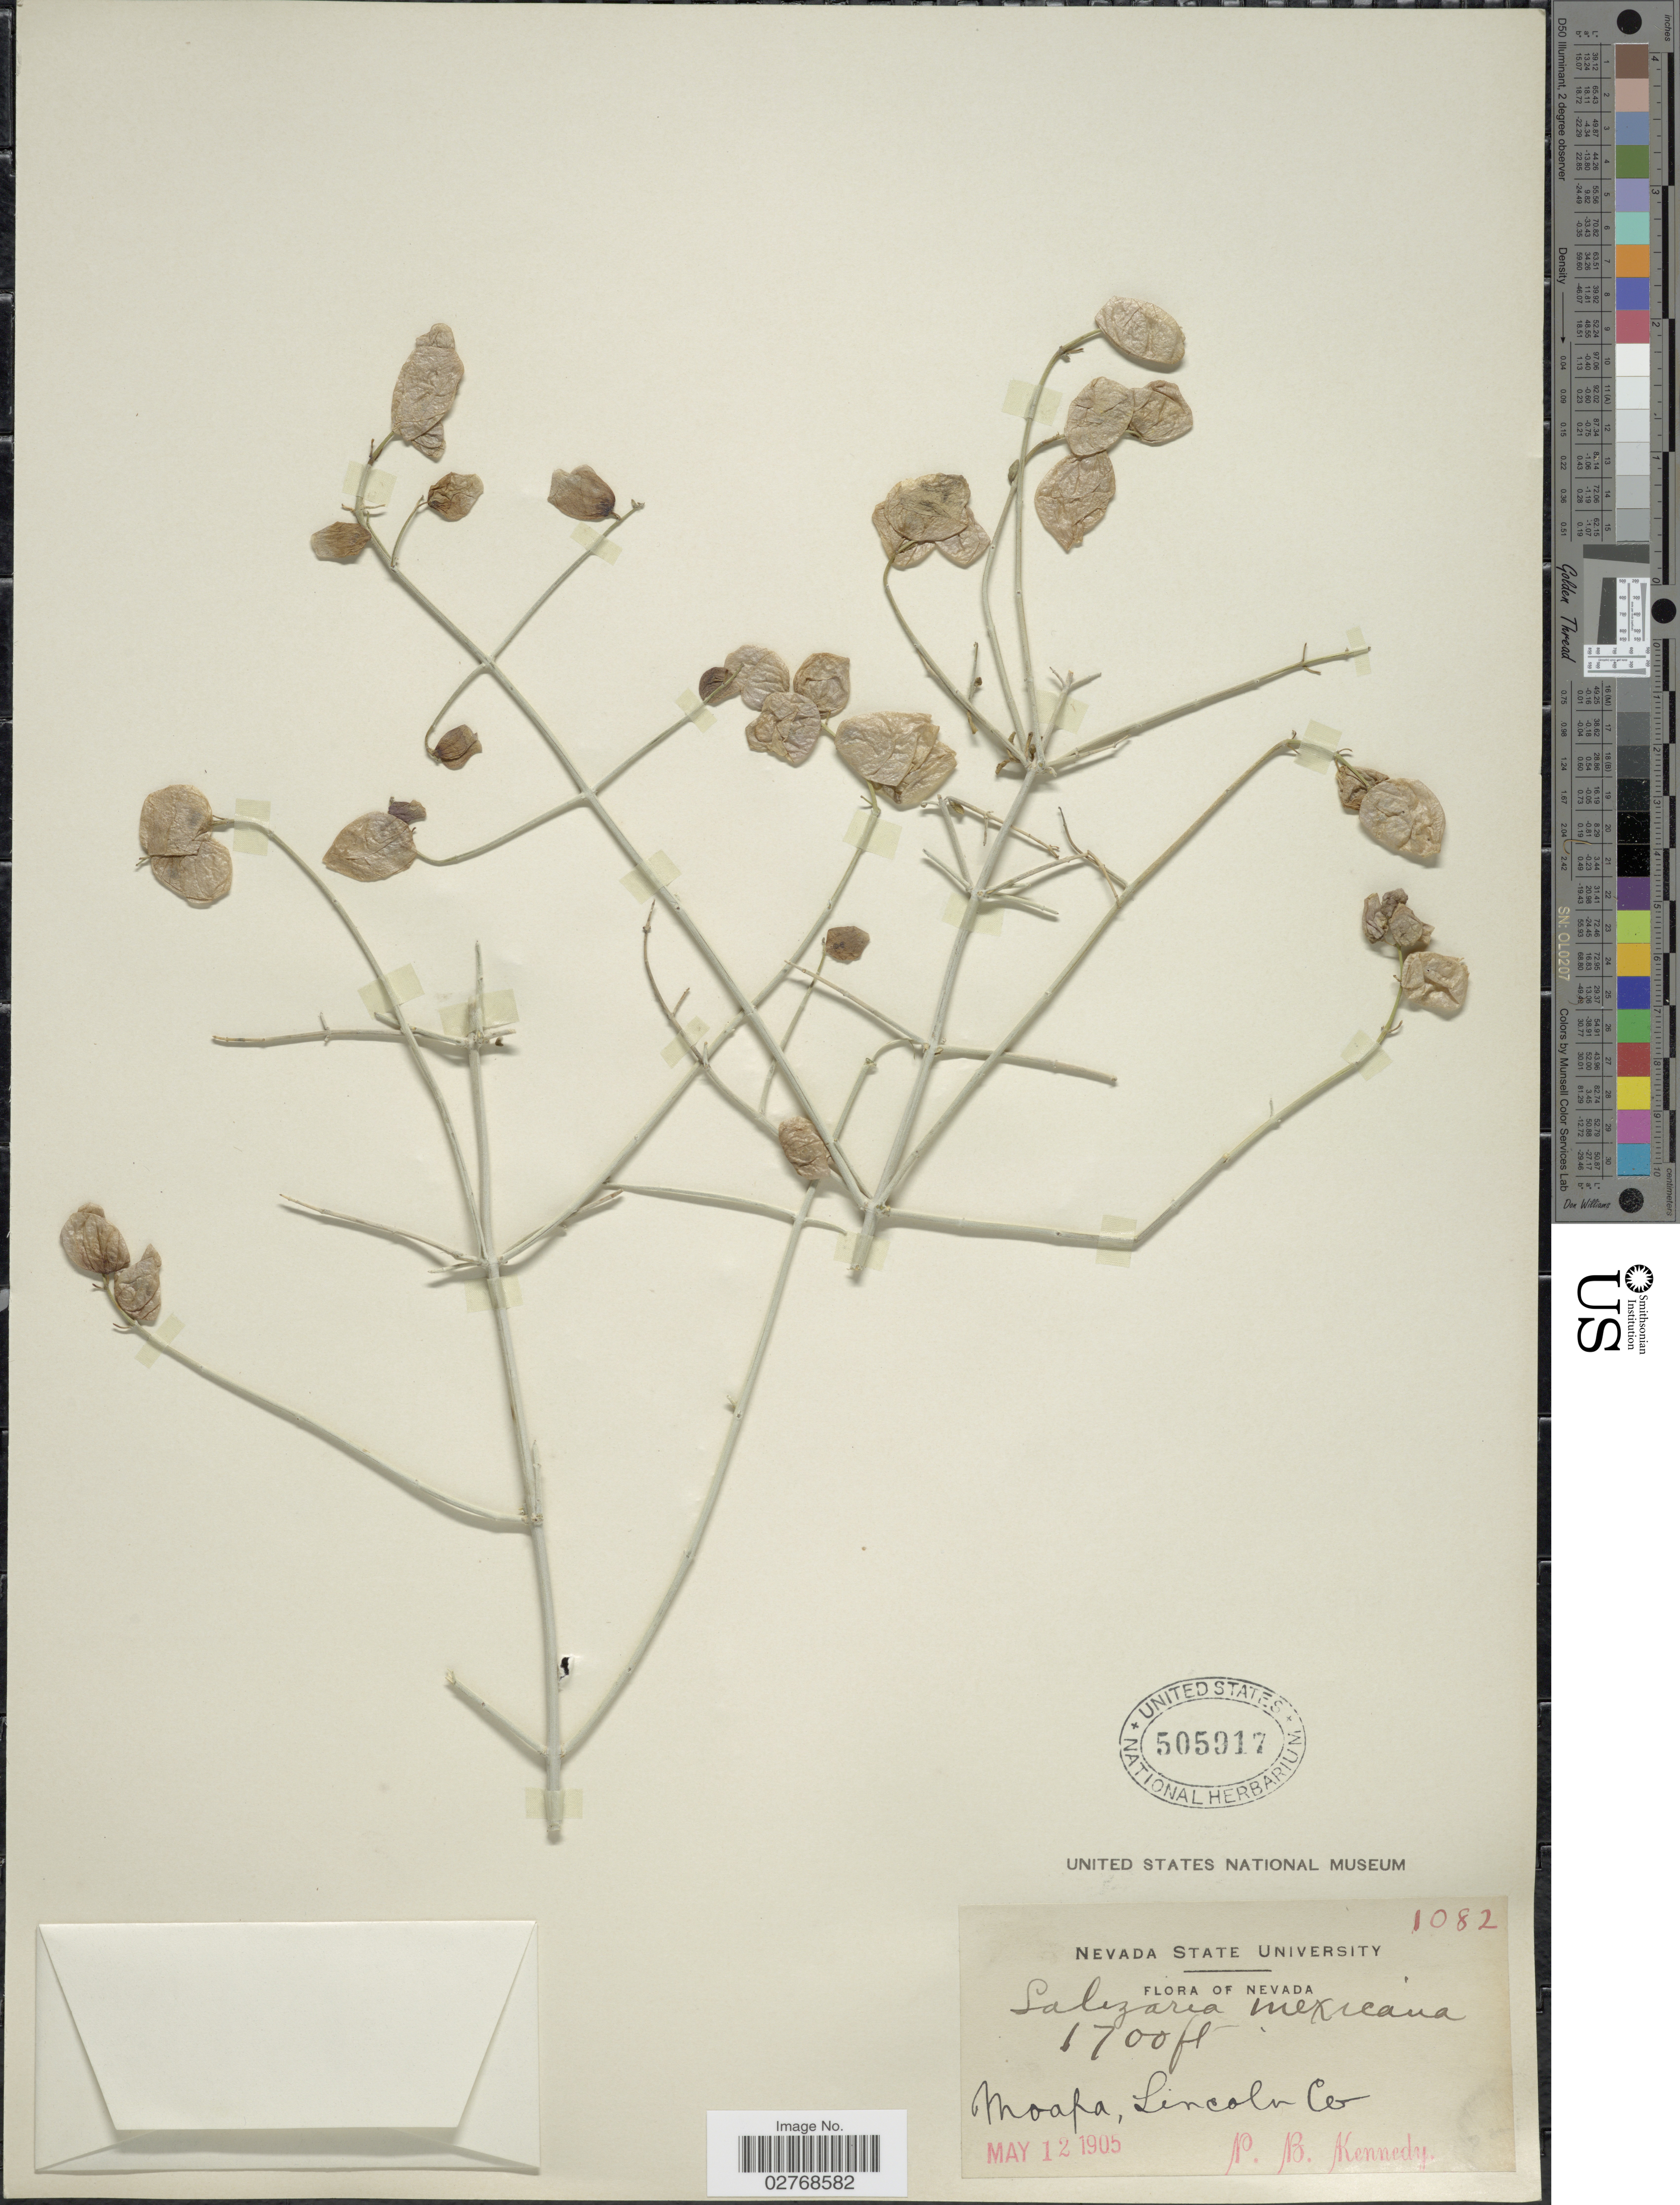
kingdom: Plantae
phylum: Tracheophyta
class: Magnoliopsida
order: Lamiales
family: Lamiaceae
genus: Scutellaria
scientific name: Scutellaria mexicana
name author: (Torr.) A.J. Paton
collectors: P. B. Kennedy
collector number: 1082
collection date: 1905-05-12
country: United States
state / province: Nevada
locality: Moapa, Lincoln Co.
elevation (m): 518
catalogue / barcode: US 505917